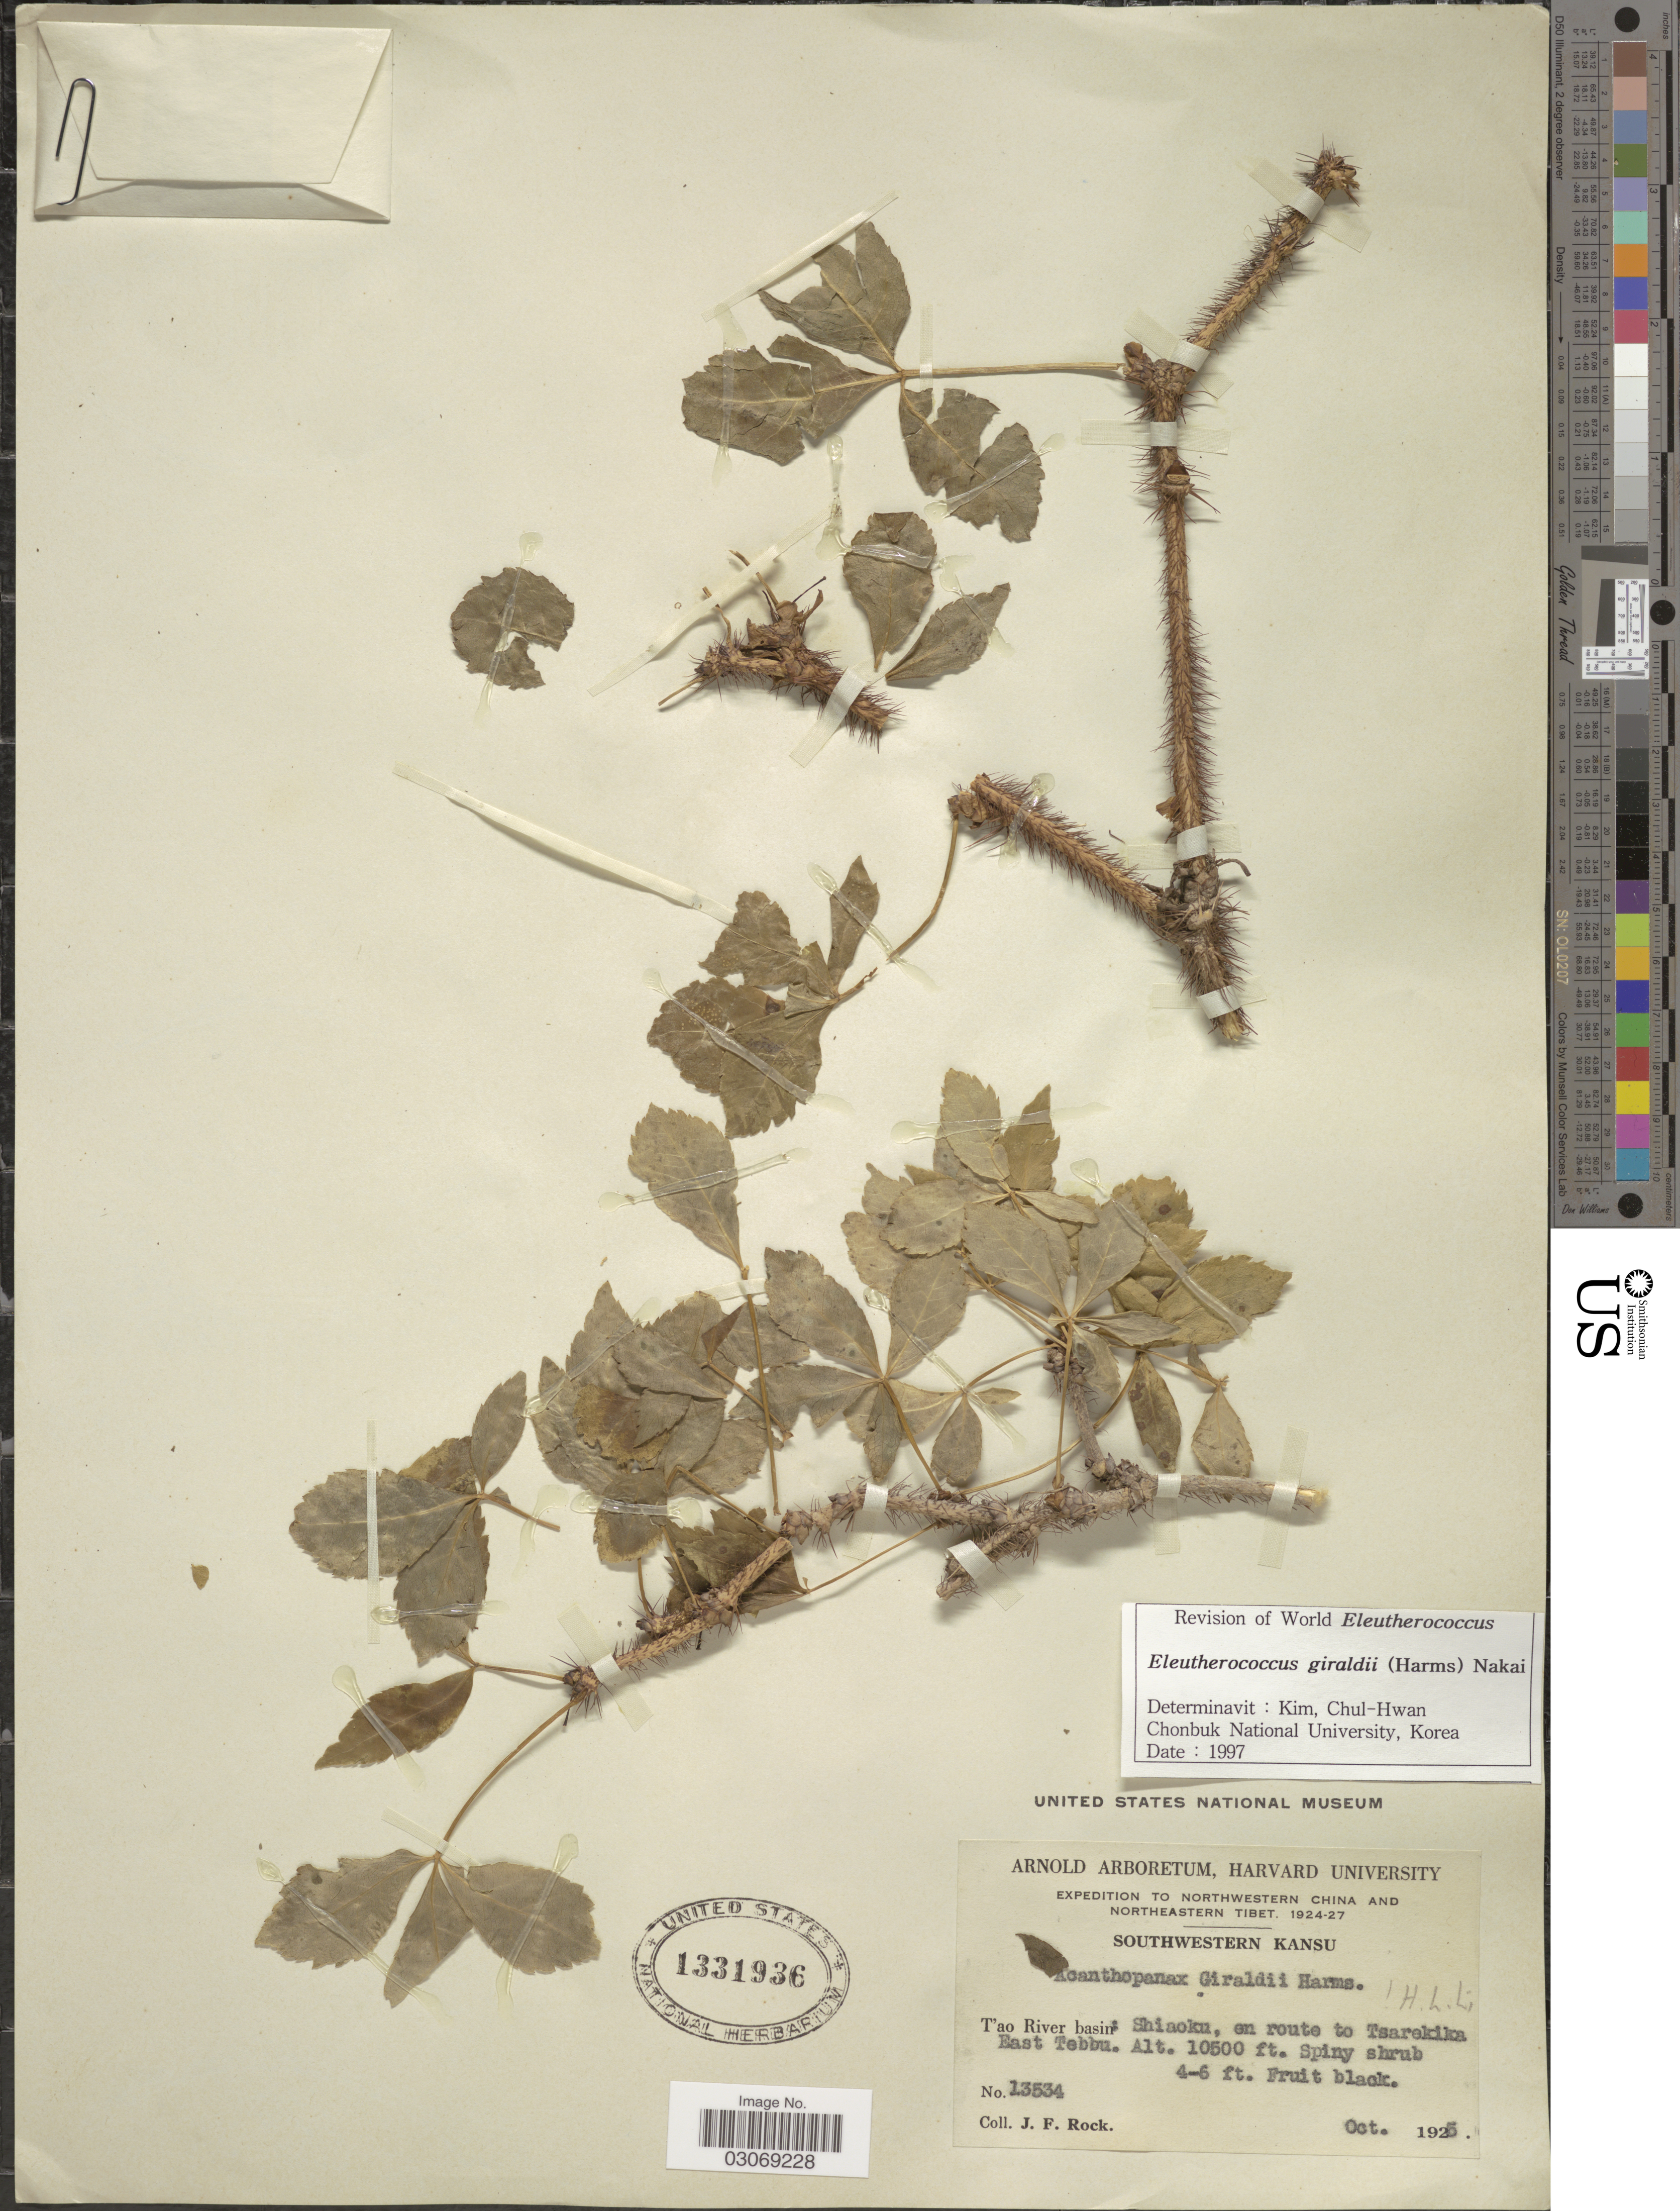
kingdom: Plantae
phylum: Tracheophyta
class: Magnoliopsida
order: Apiales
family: Araliaceae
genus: Eleutherococcus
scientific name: Eleutherococcus giraldii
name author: (Harms) Nakai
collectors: J. Rock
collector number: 13534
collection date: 1925-10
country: China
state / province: Gansu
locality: Northwestern China. Northeastern Tibet. Southwestern Kansu. T'ao River basin: Shiaoku, en route to Tsarakika East Tebbu.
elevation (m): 3200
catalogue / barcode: US 1331936